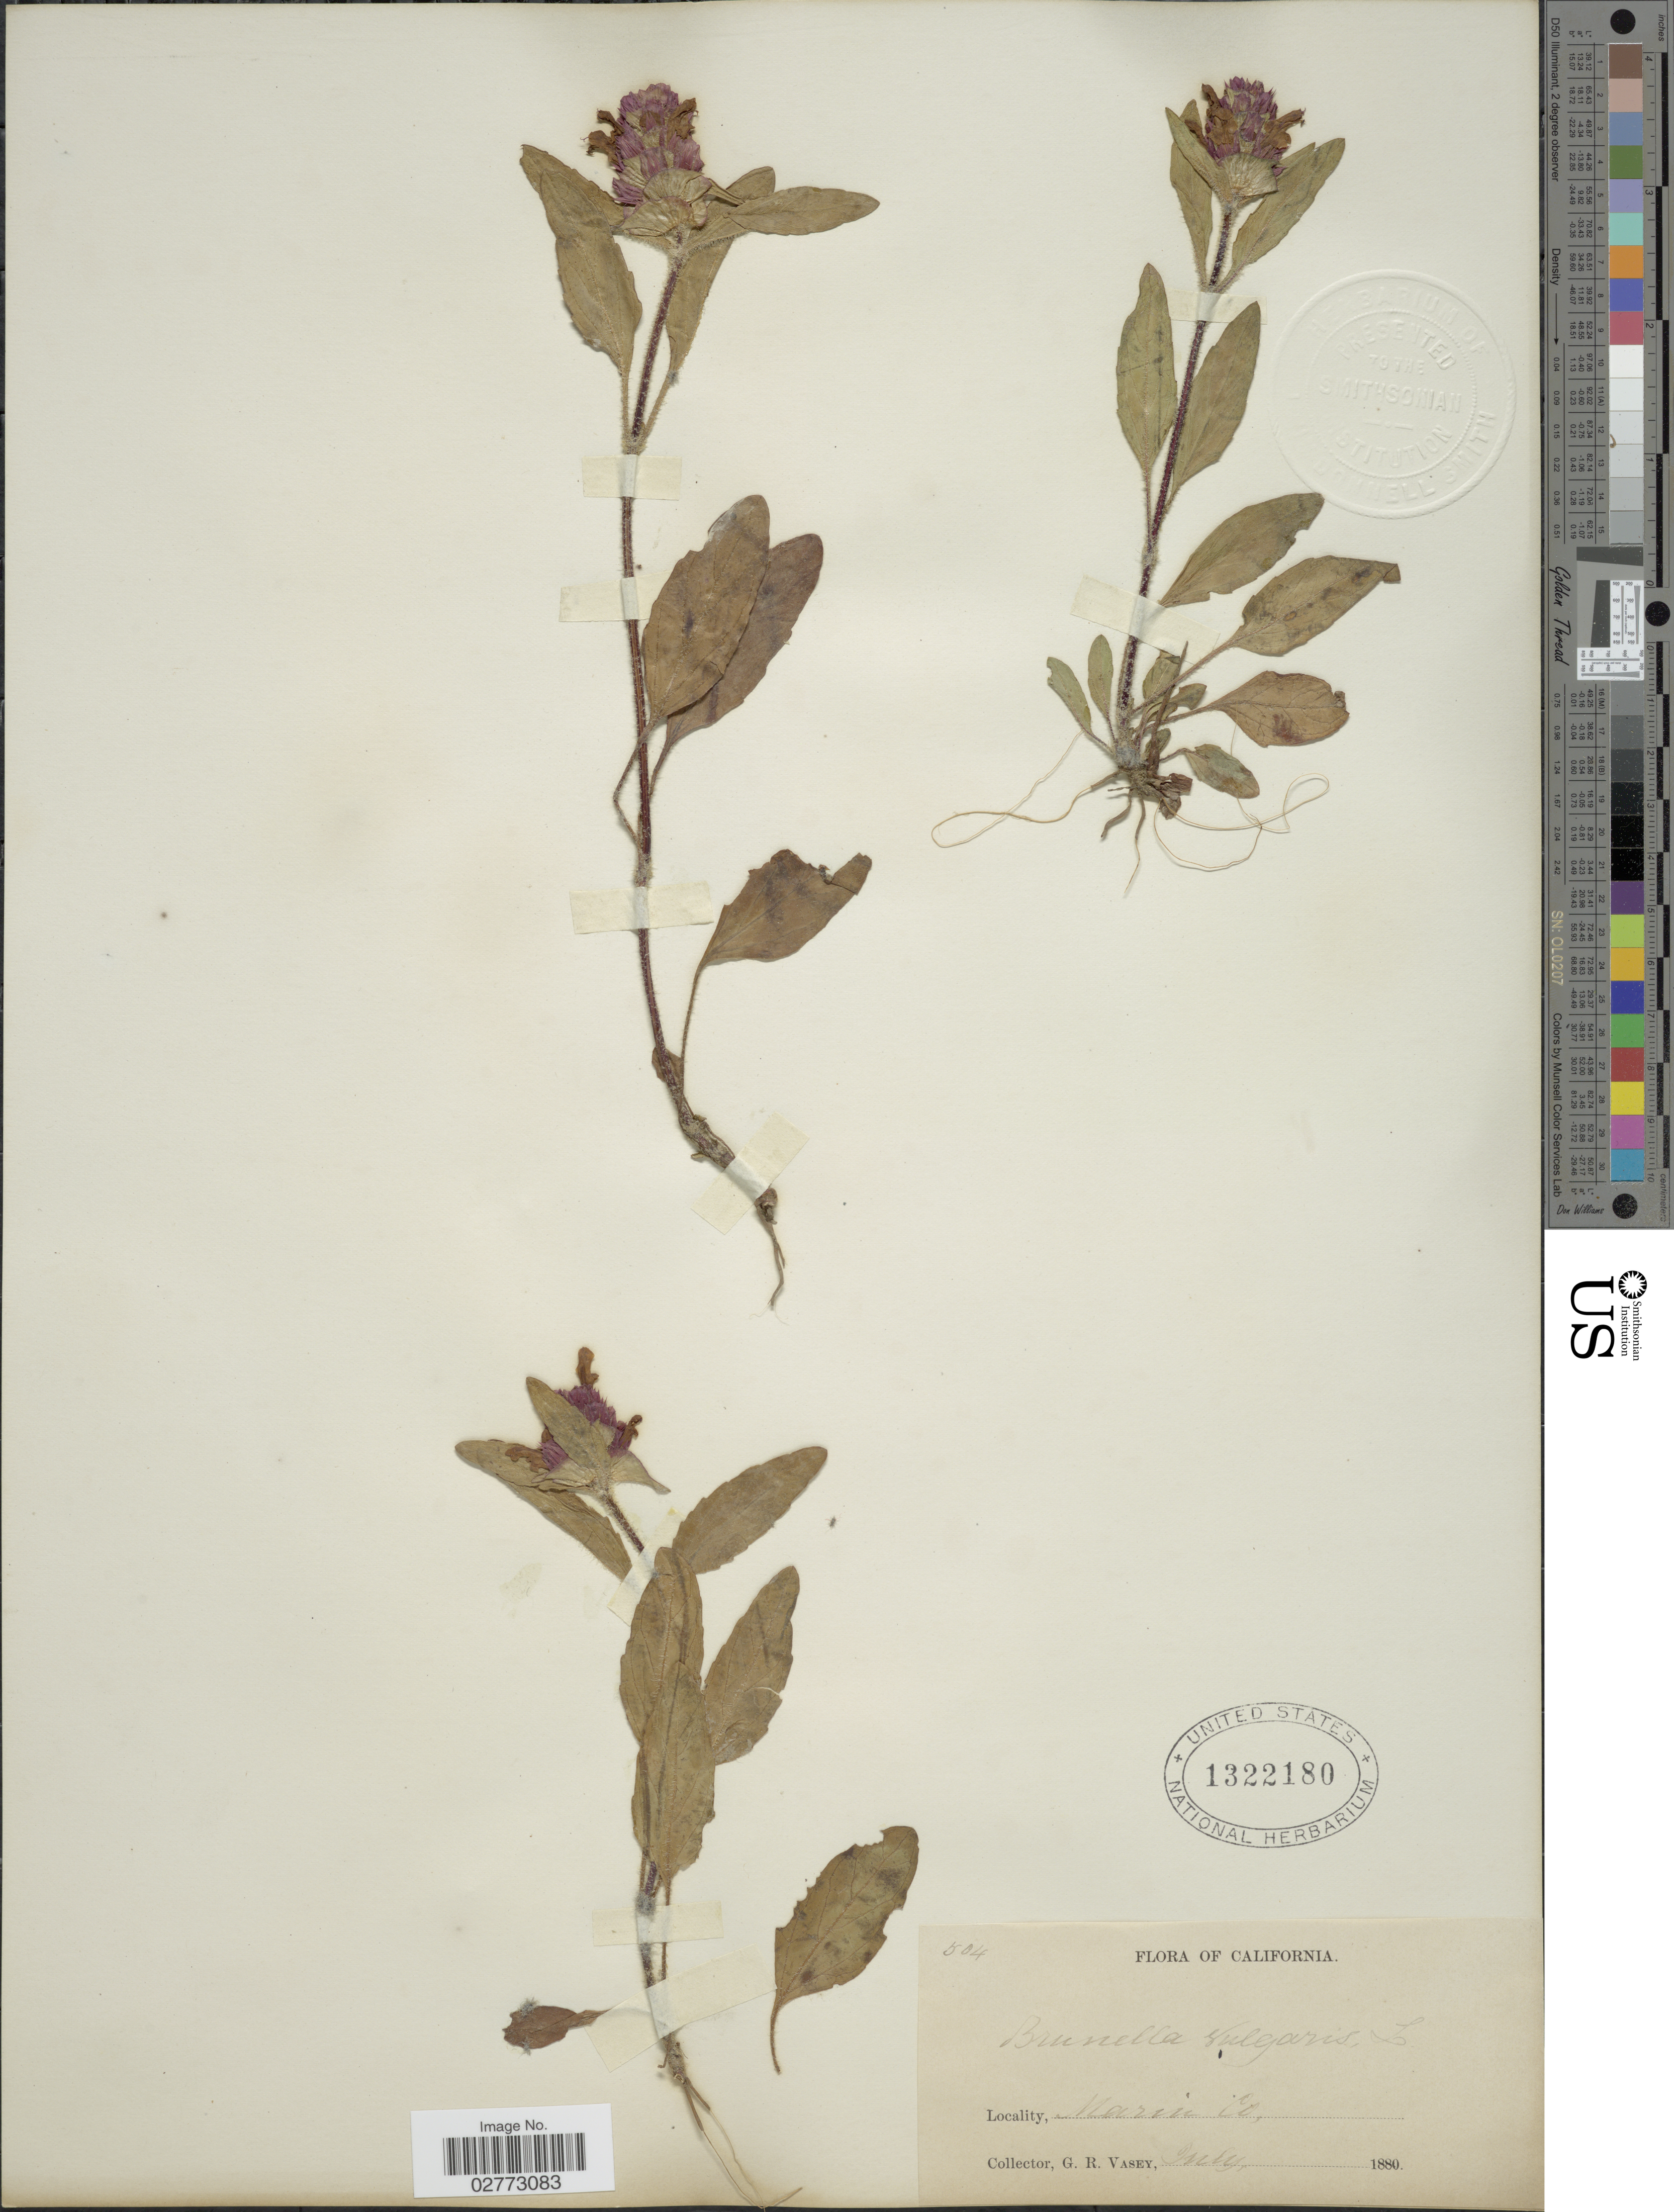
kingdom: Plantae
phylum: Tracheophyta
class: Magnoliopsida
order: Lamiales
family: Lamiaceae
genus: Prunella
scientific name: Prunella vulgaris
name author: L.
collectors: G. R. Vasey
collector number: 504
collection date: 1880-07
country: United States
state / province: California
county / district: Marin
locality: Marin Co.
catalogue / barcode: US 1322180